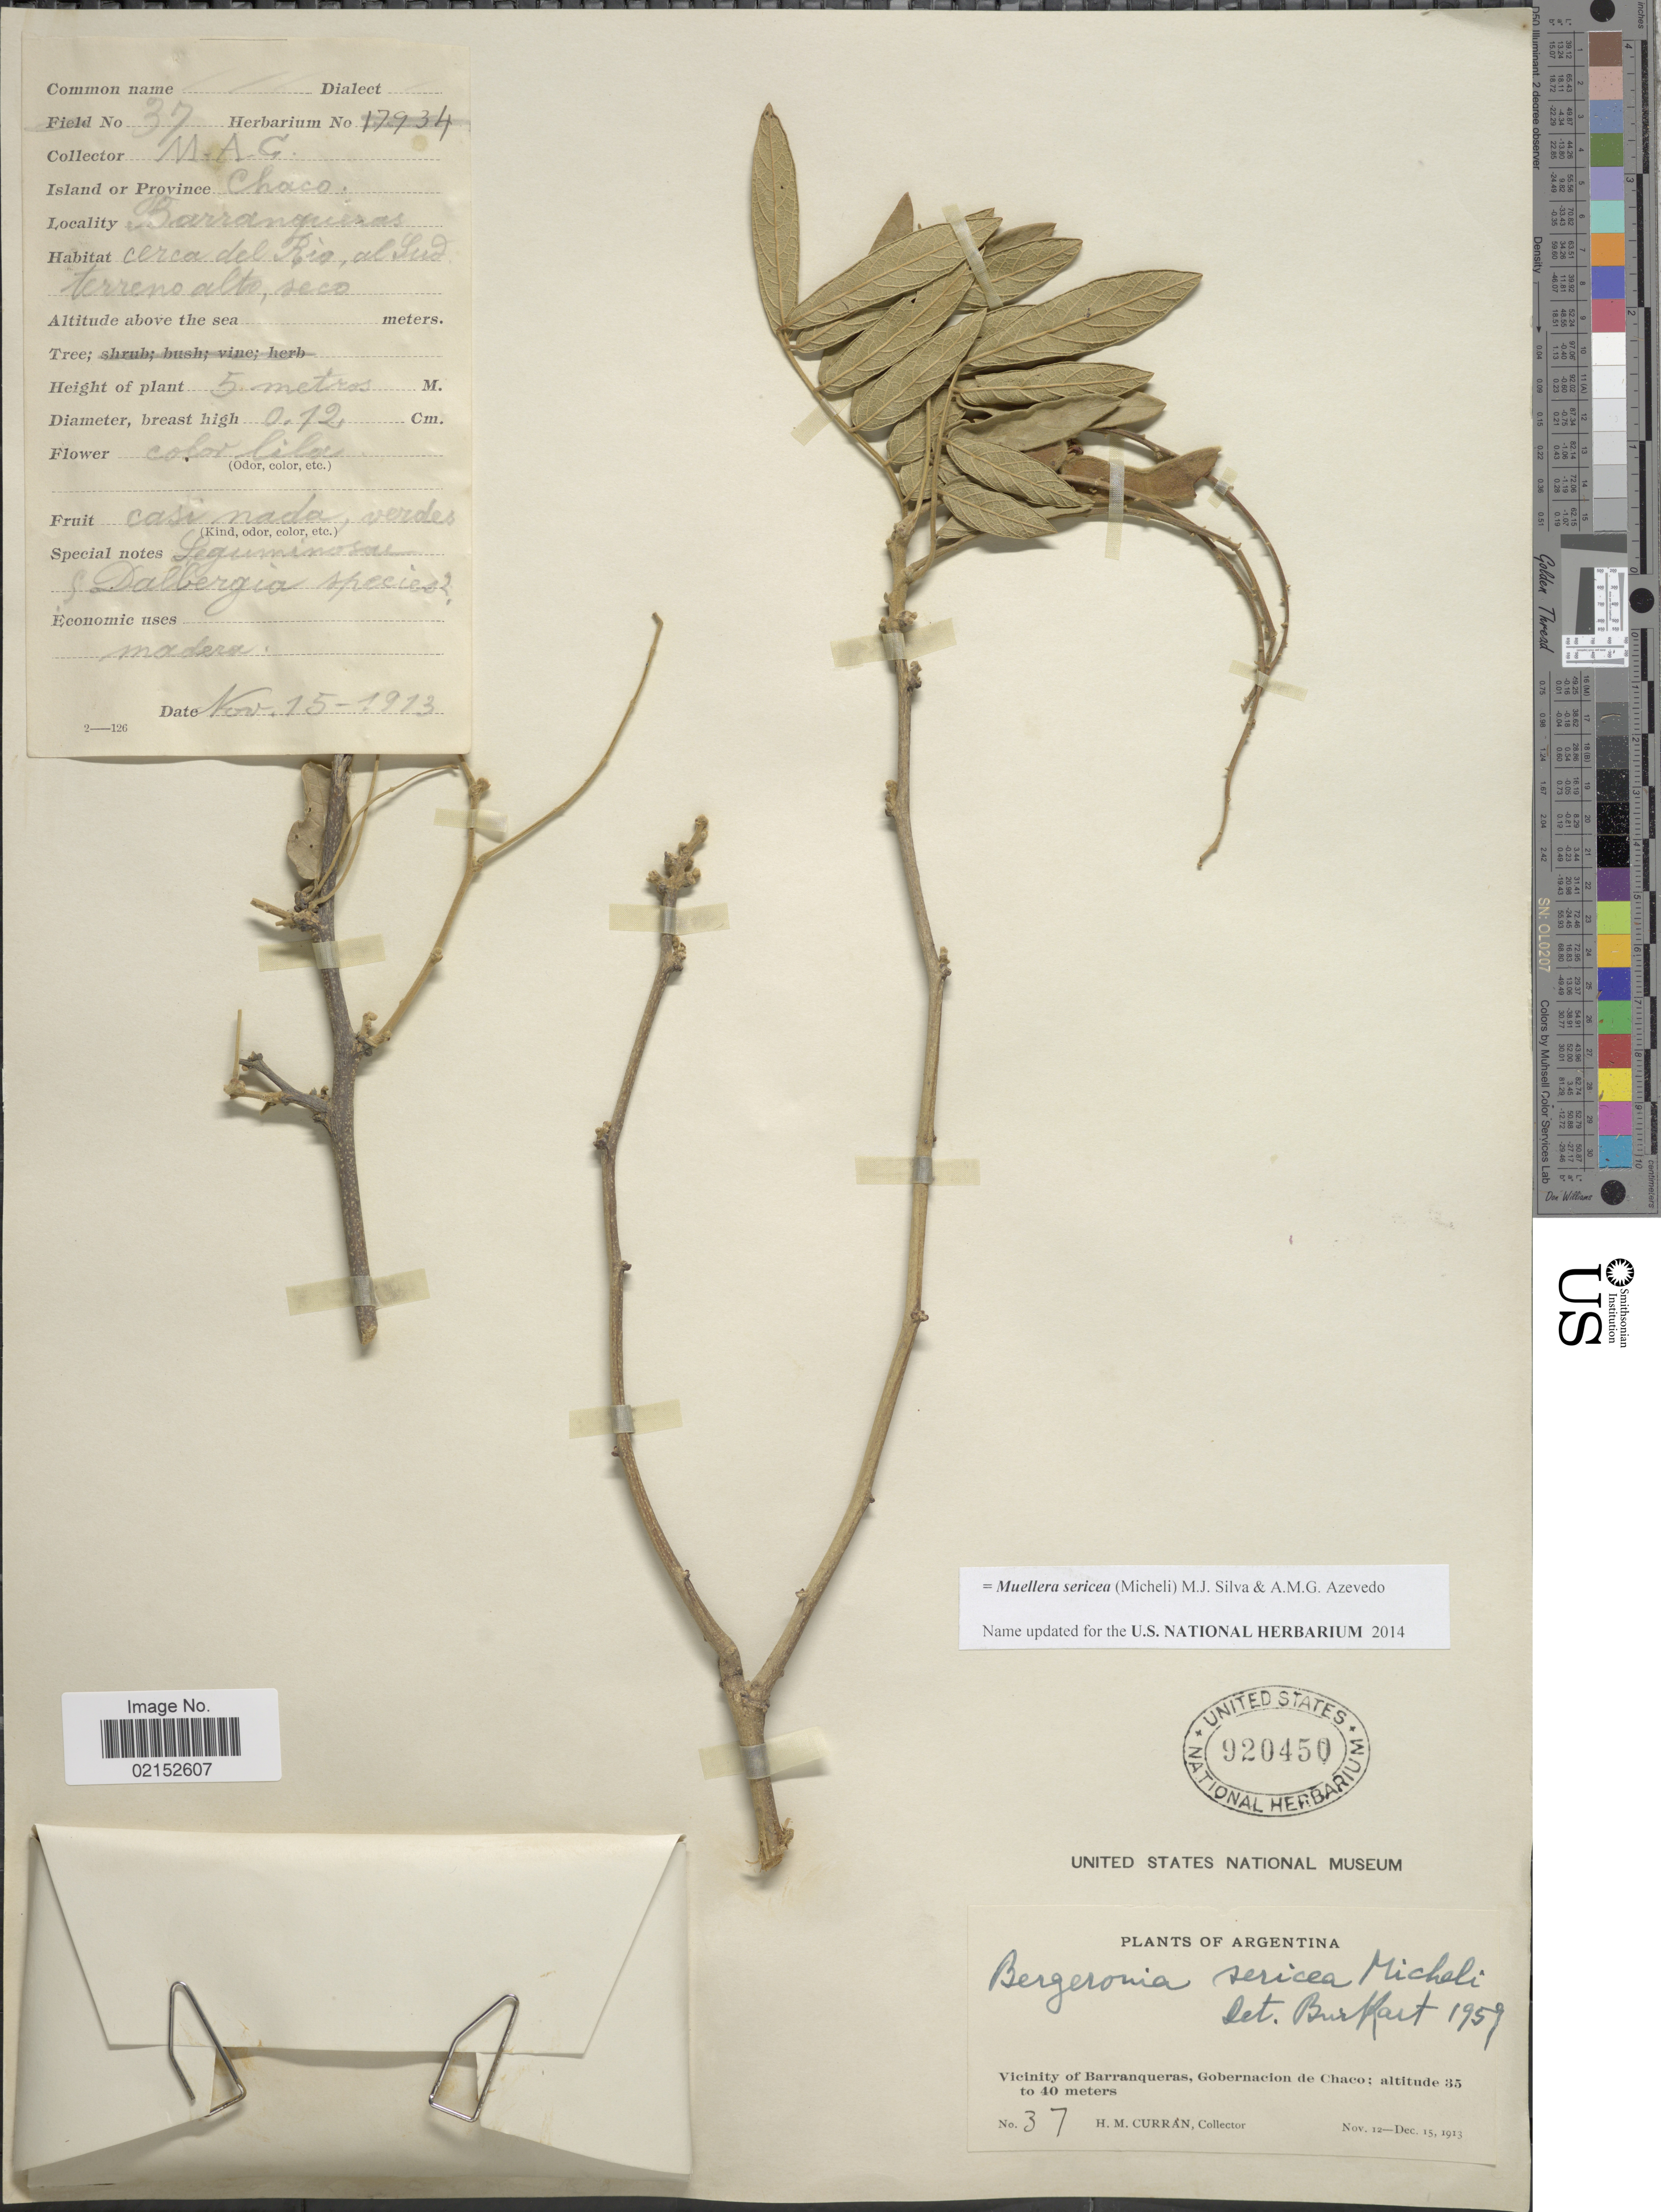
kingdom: Plantae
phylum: Tracheophyta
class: Magnoliopsida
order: Fabales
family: Fabaceae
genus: Muellera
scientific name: Muellera sericea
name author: (Micheli) M.J. Silva & A.M.G. Azevedo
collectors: H. M. Curran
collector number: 37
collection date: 1913-11-15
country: Argentina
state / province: Chaco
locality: Vicinity of Barranqueras, cerca del Rio al Sud terreno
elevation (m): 35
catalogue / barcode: US 920450